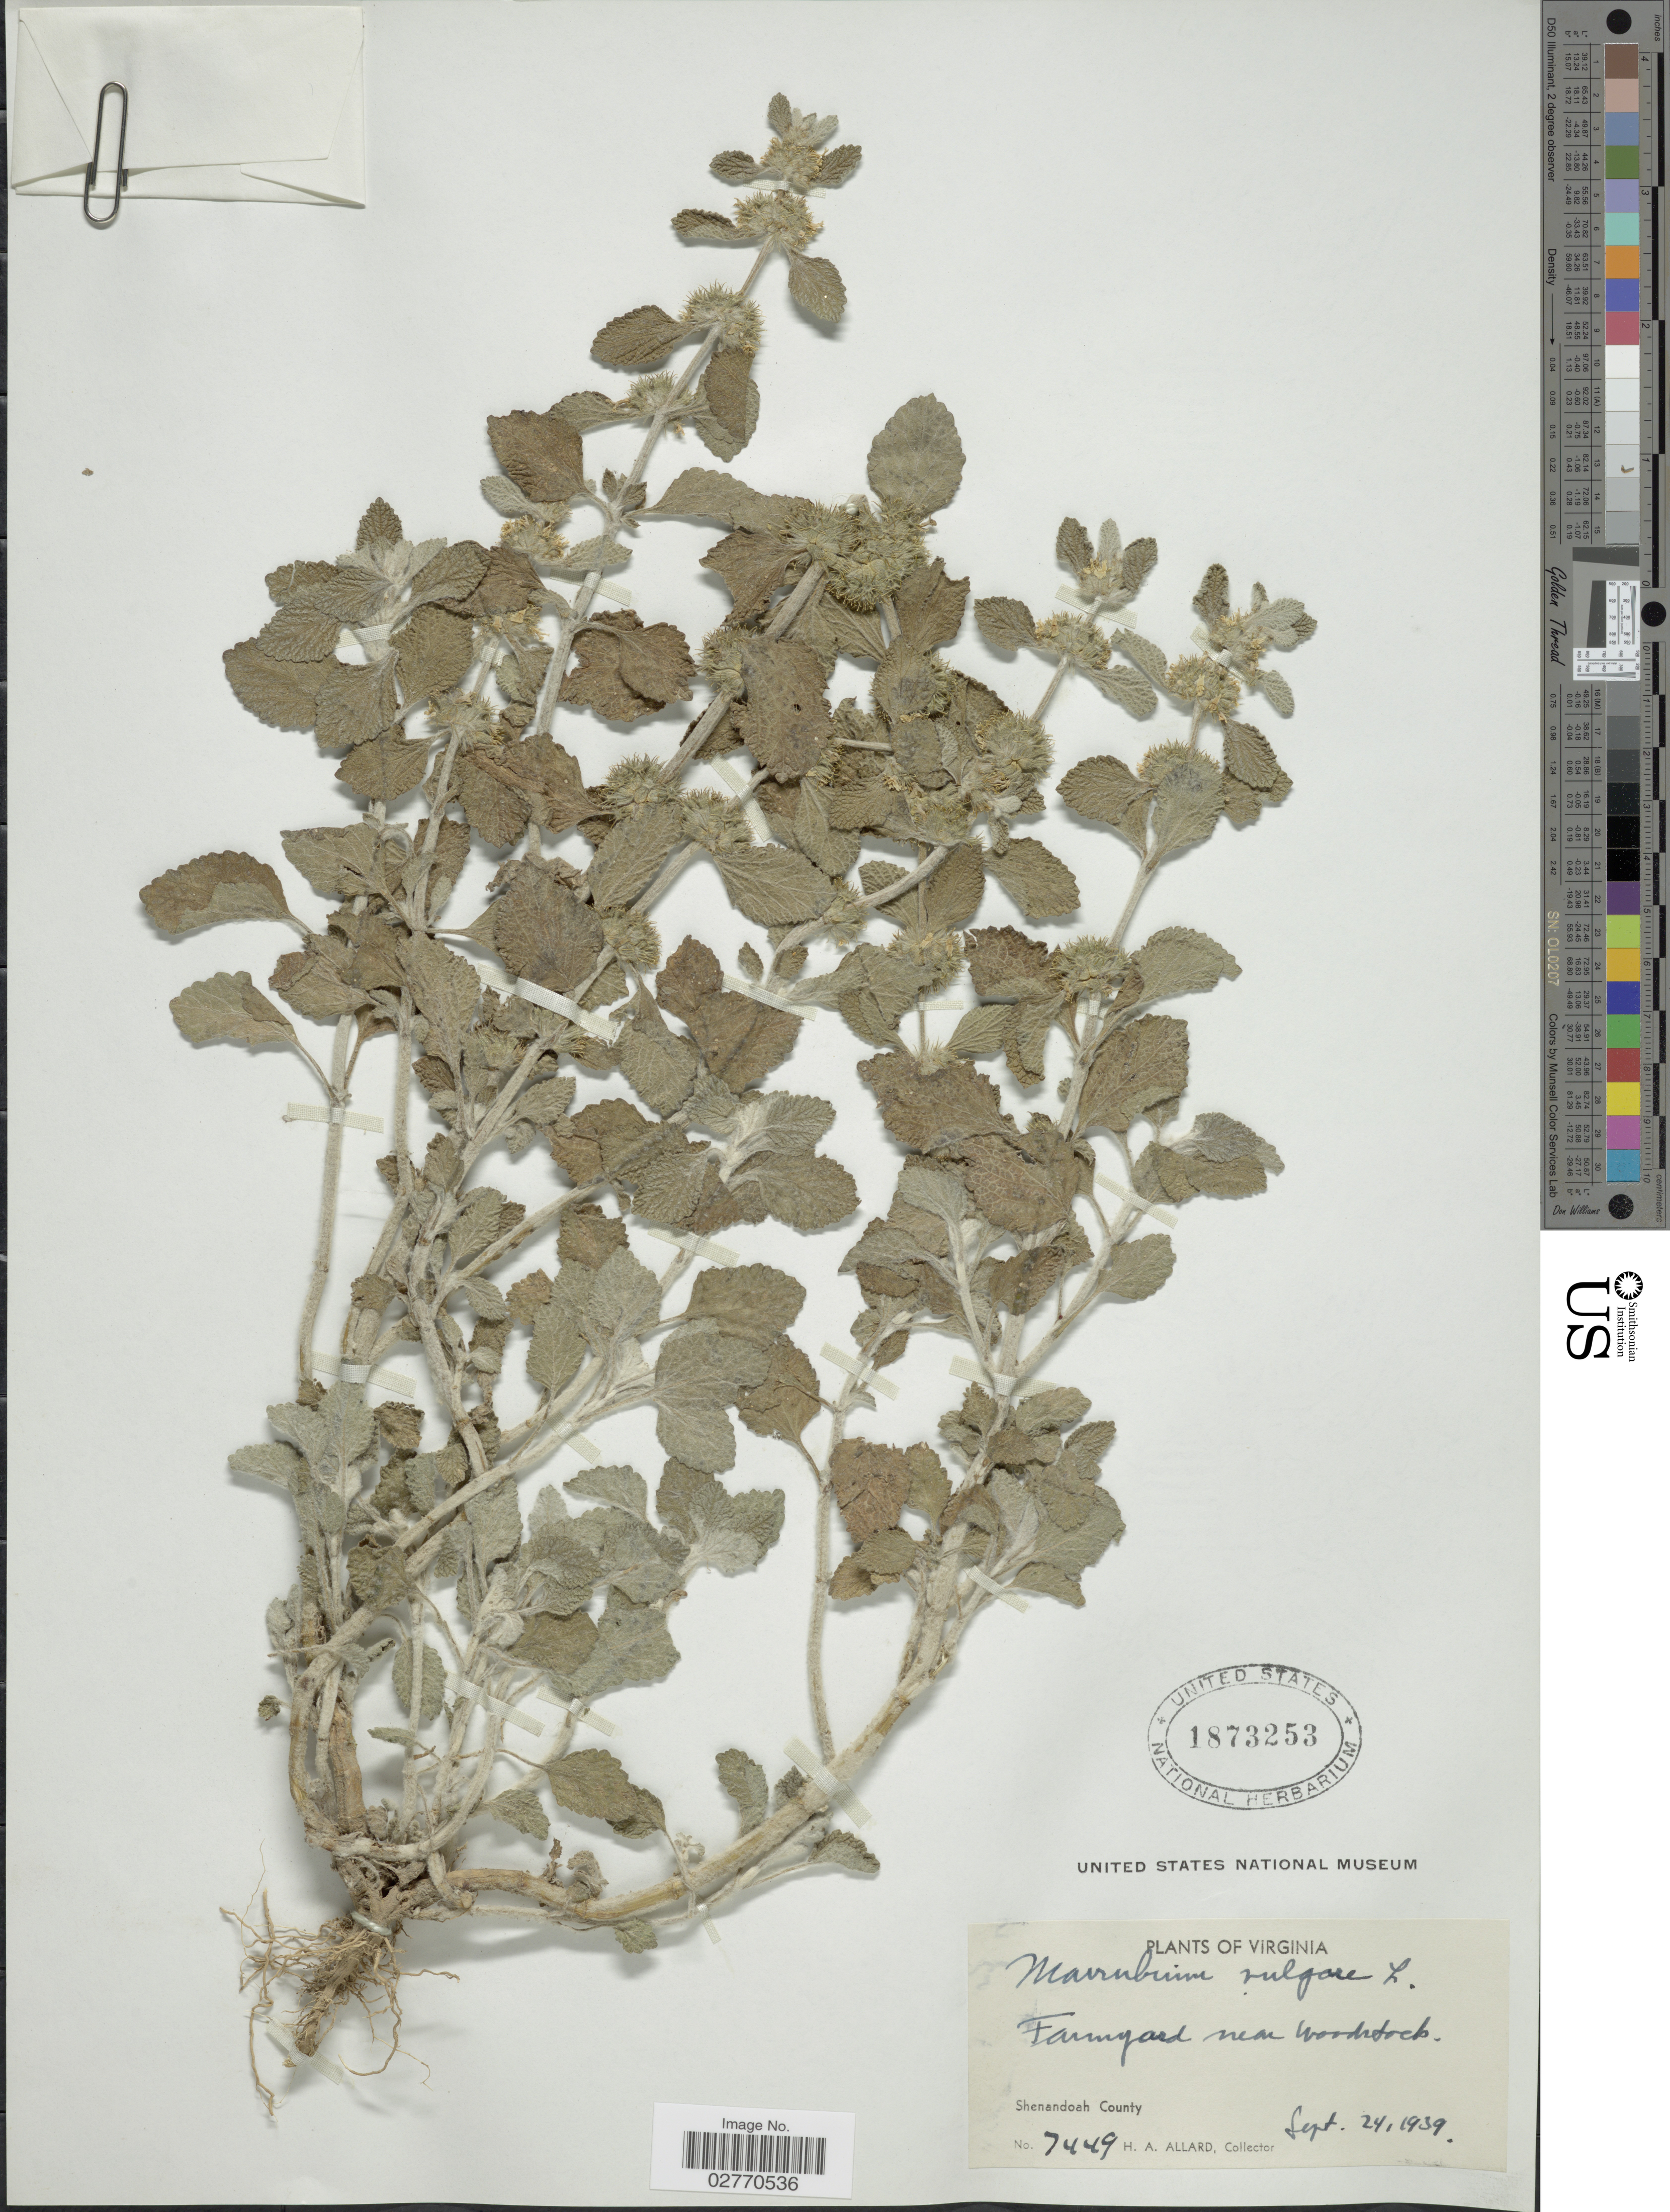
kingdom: Plantae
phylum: Tracheophyta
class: Magnoliopsida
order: Lamiales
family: Lamiaceae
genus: Marrubium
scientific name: Marrubium vulgare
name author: L.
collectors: H. A. Allard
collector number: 7449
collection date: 1939-09-24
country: United States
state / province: Virginia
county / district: Shenandoah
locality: Farmyard near woodstock, Shenandoah County.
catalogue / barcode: US 1873253